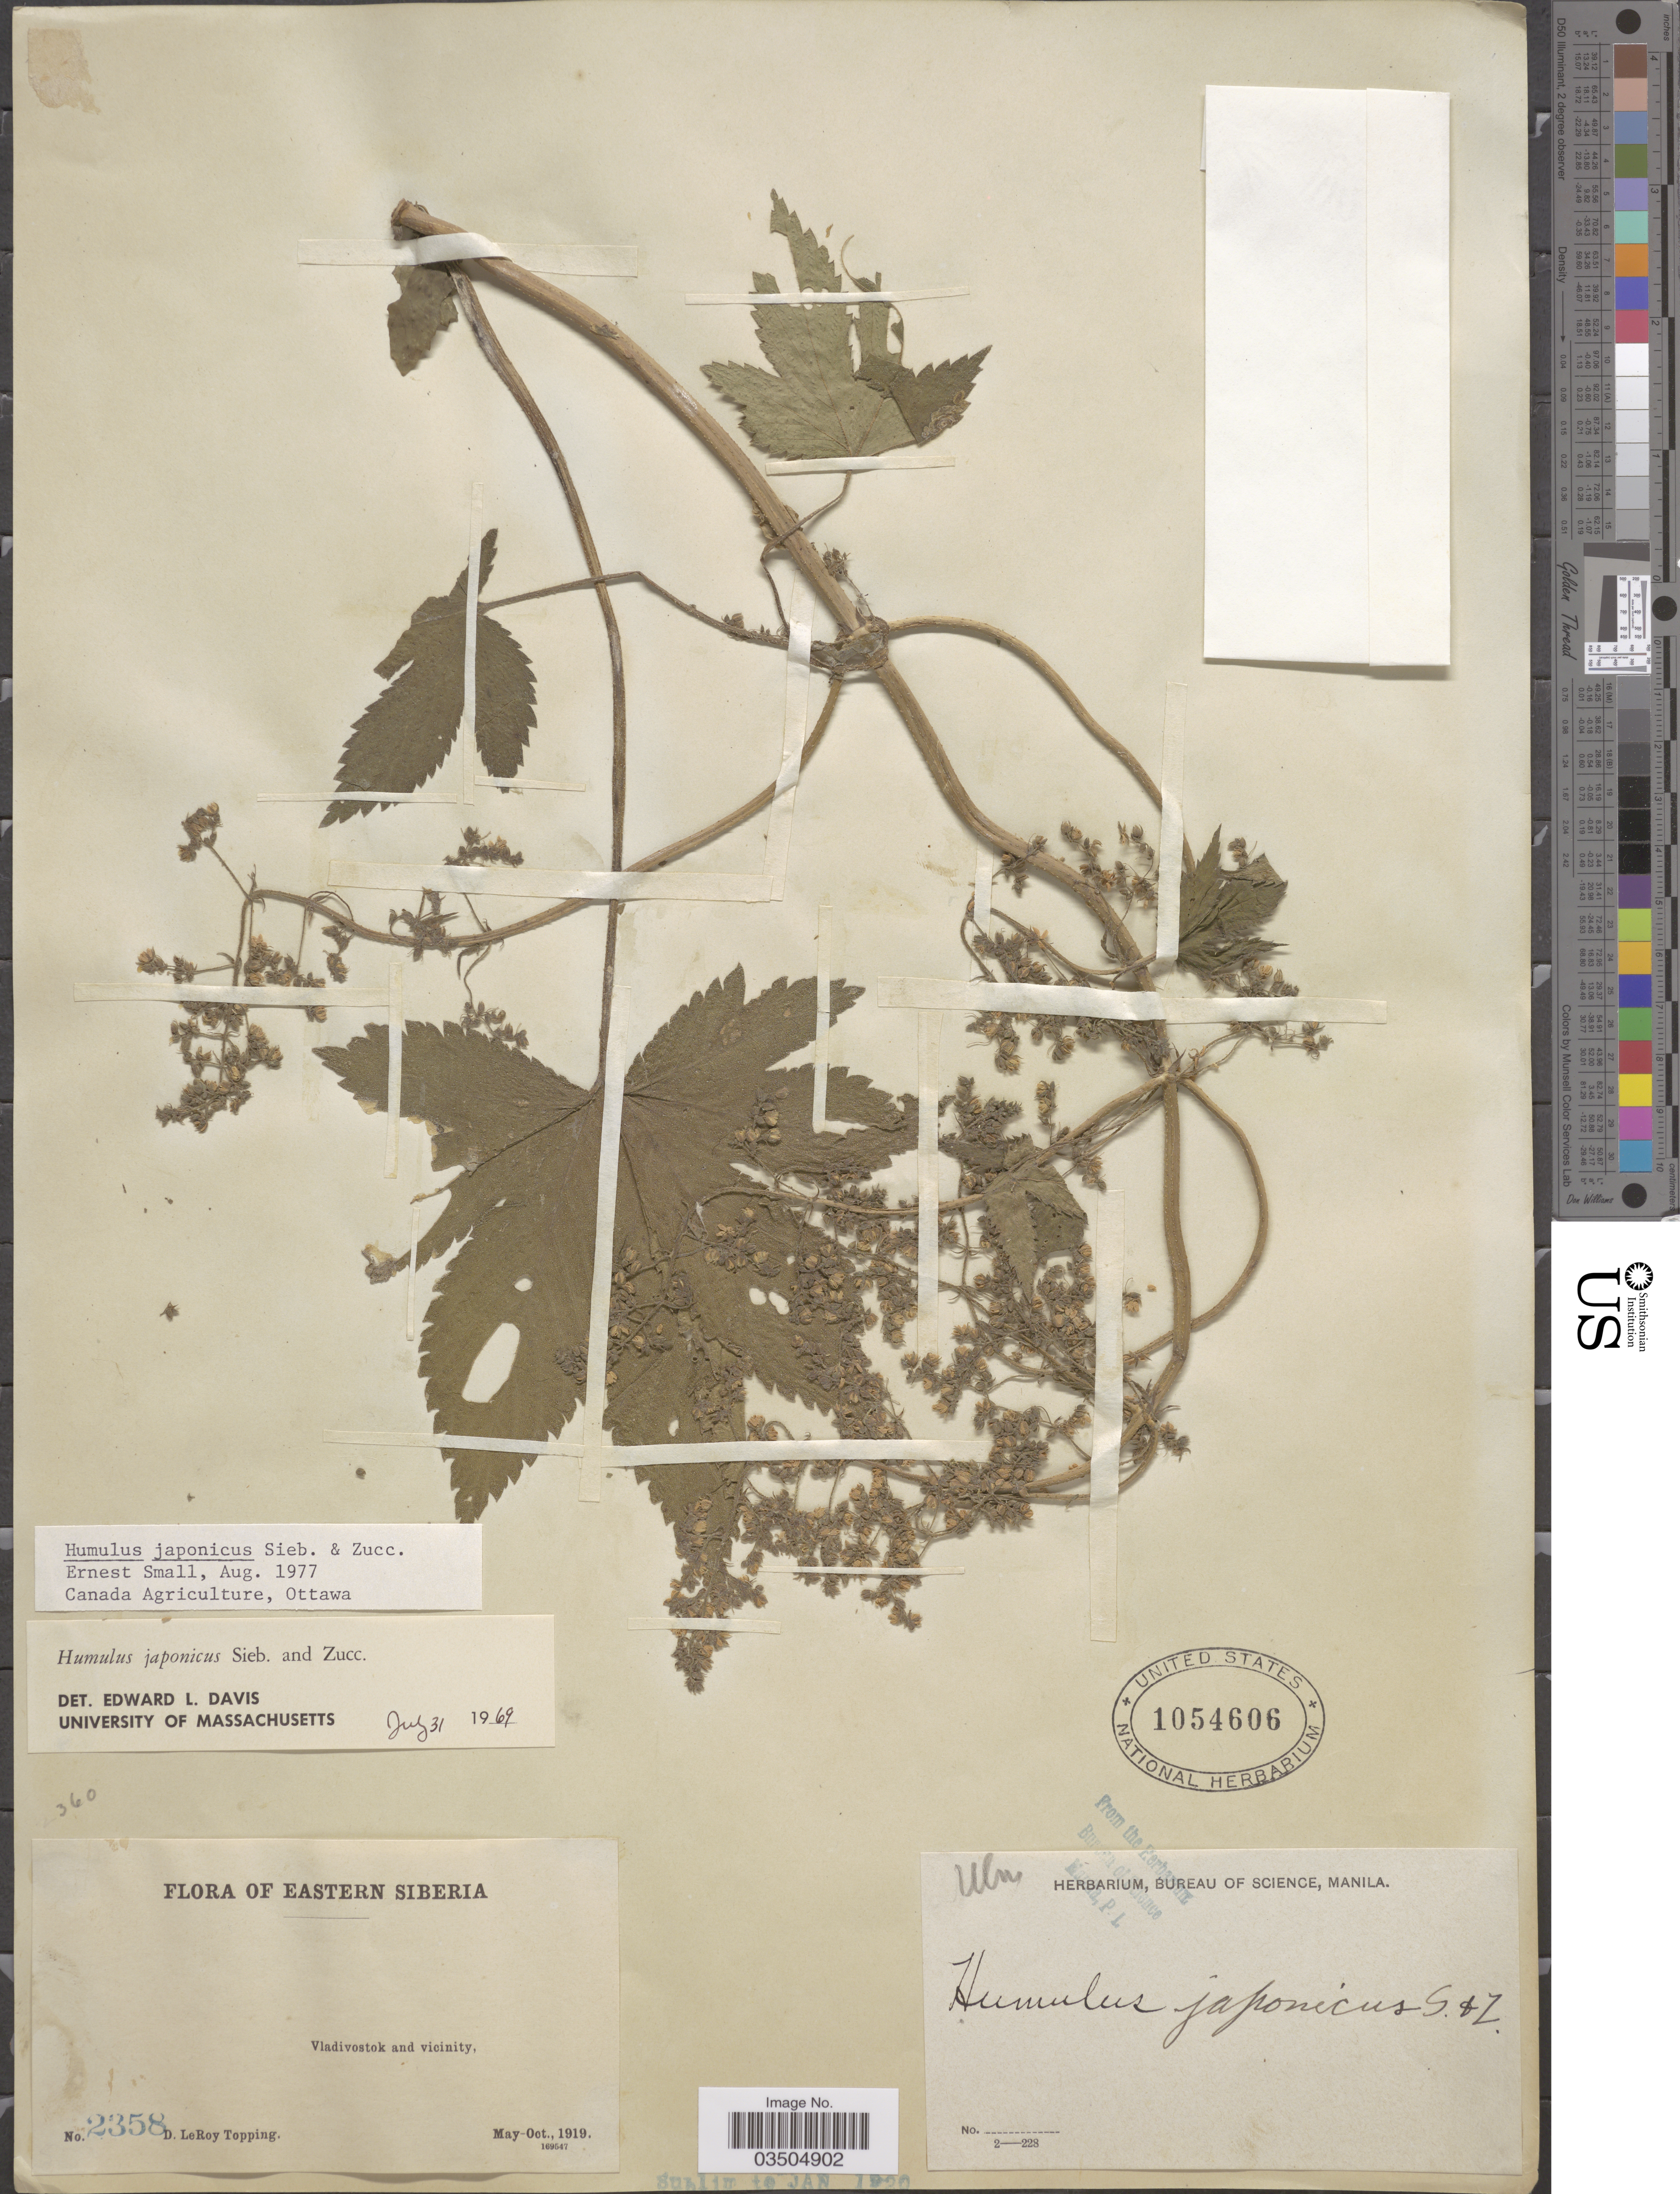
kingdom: Plantae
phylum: Tracheophyta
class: Magnoliopsida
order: Rosales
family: Cannabaceae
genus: Humulus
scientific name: Humulus japonicus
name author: Siebold & Zucc.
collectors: D. L. Topping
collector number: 2358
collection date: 1919-05/1919-10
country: Russian Federation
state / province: Primorsky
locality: Eastern Siberia. Vladivostok and vicinity.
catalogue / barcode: US 1054606